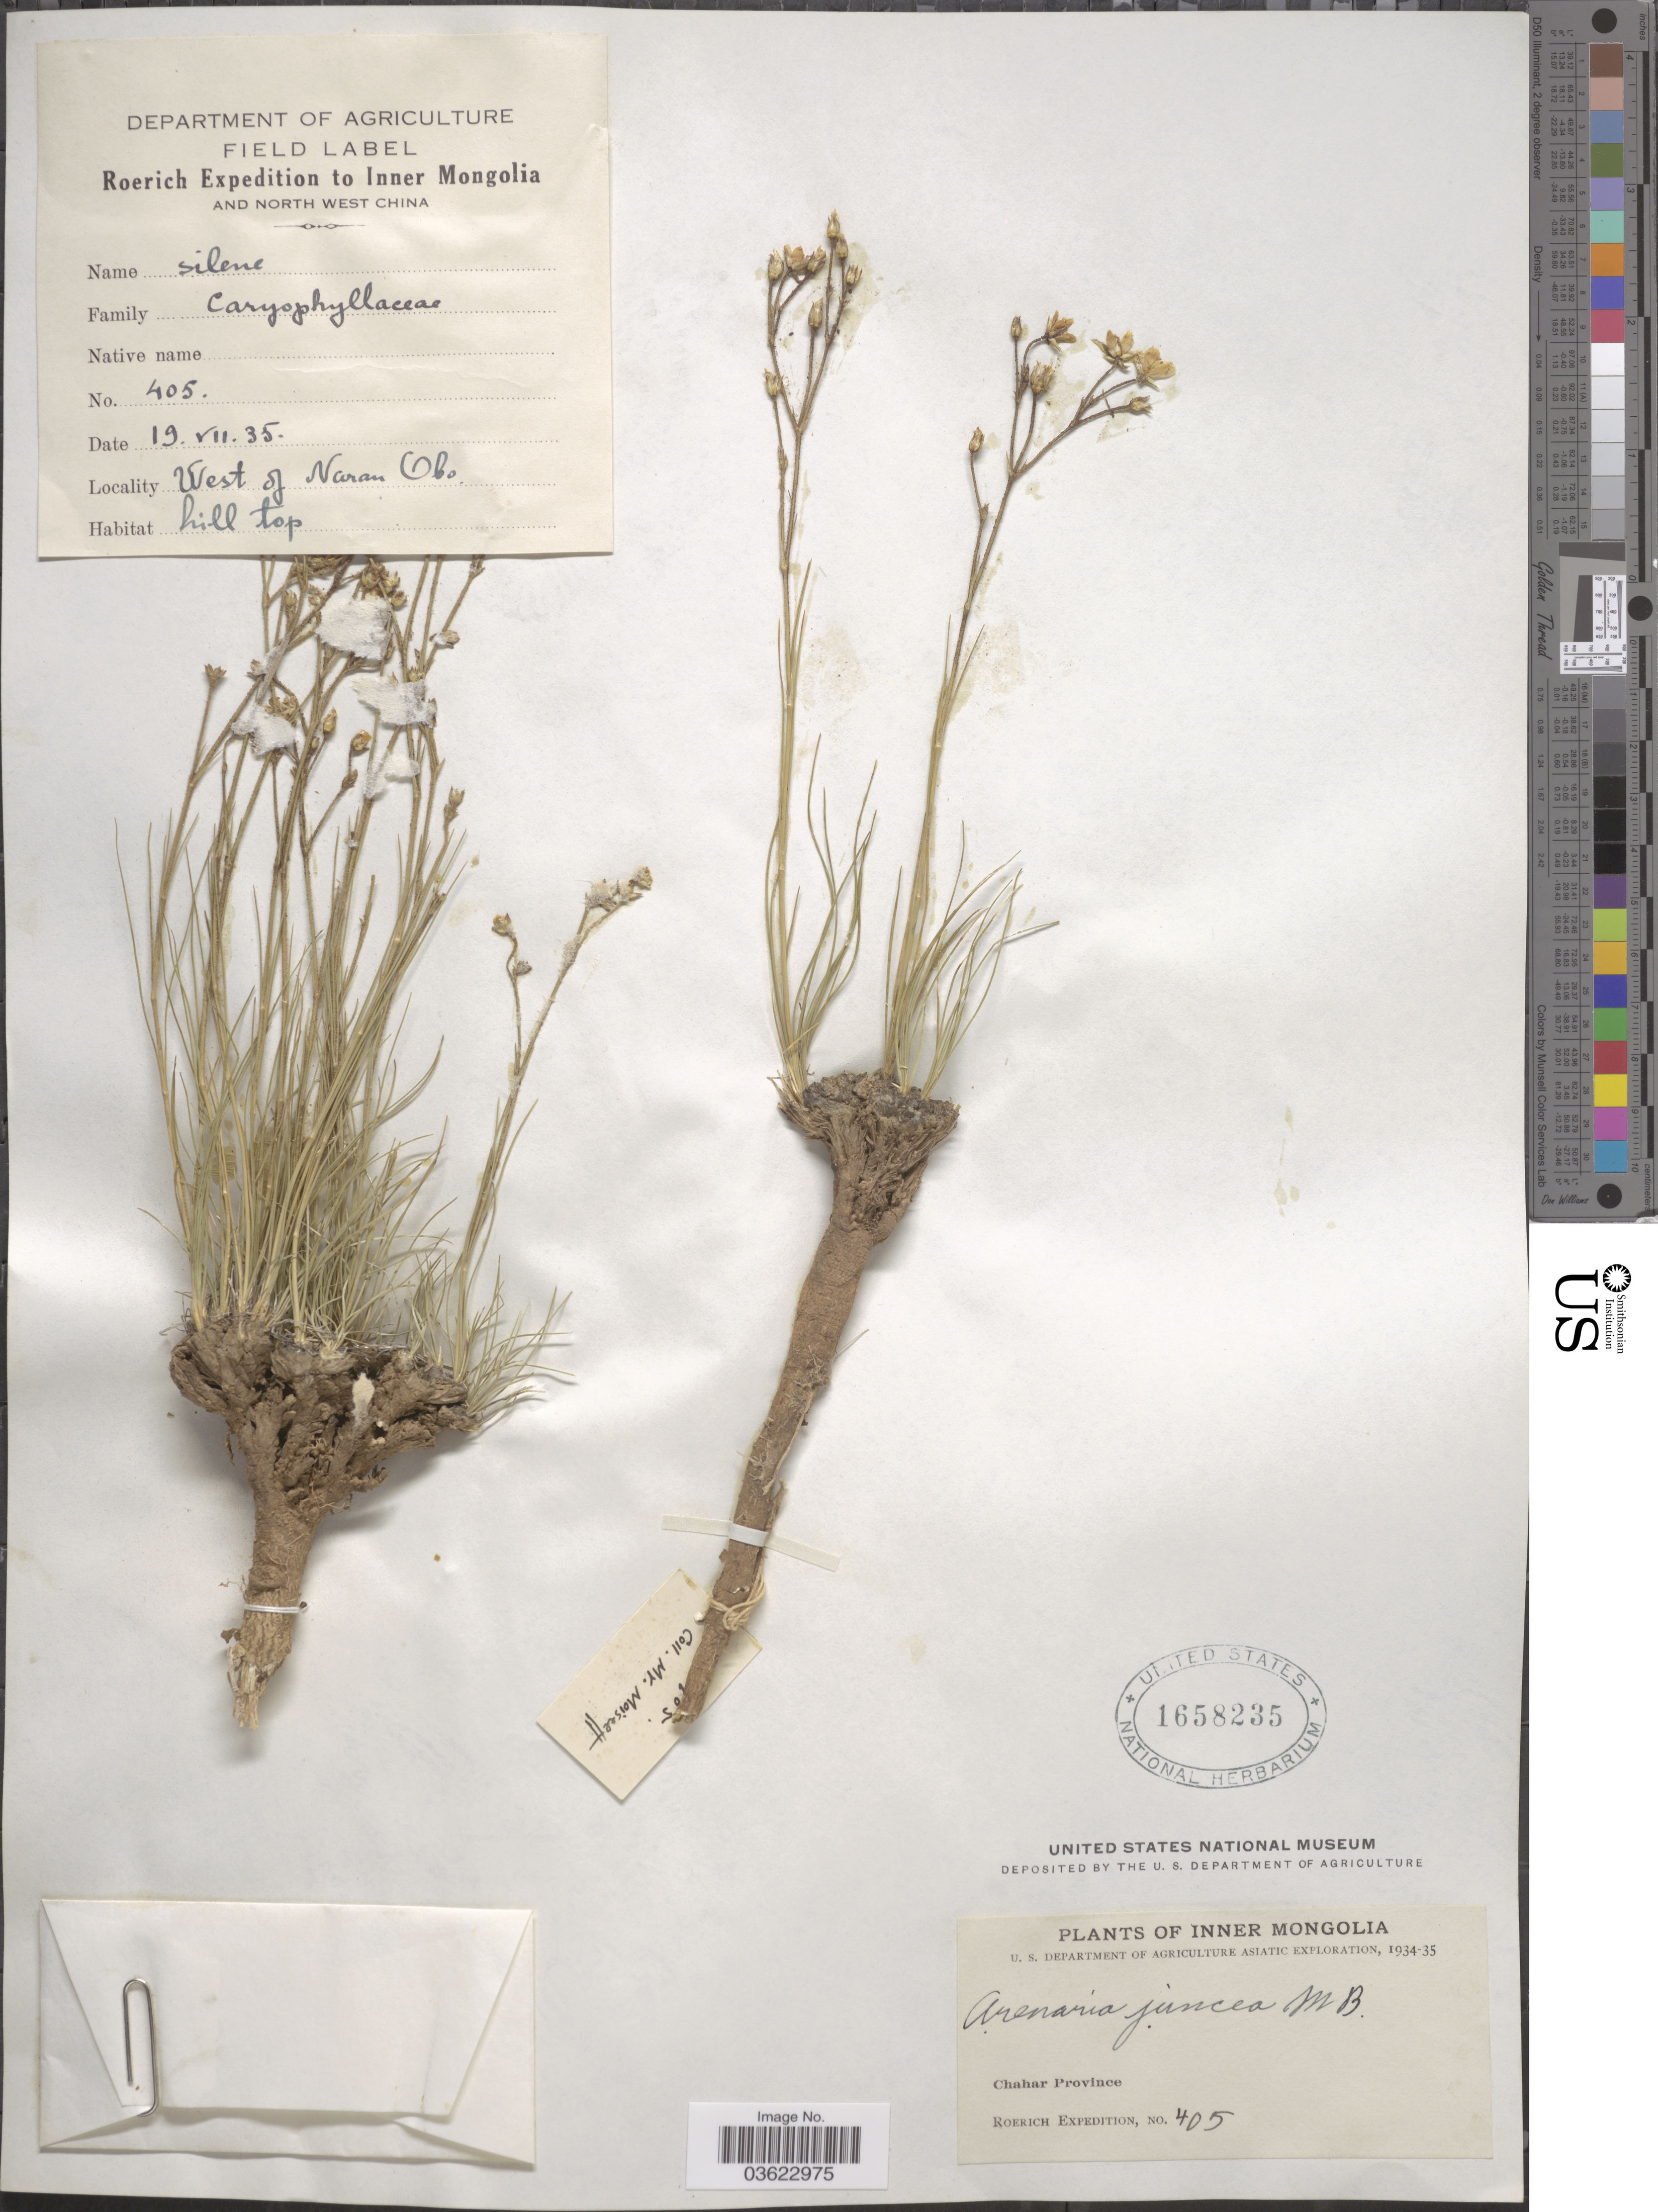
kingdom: Plantae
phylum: Tracheophyta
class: Magnoliopsida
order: Caryophyllales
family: Caryophyllaceae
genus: Eremogone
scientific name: Eremogone juncea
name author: (M. Bieb.) Fenzl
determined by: U.S. National Herbarium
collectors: Roerich Expedition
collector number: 405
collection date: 1935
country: China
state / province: Nei Monggol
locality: Inner Mongolia and north west China. West of Naran Obo. Chahar Province.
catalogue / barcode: US 1658235